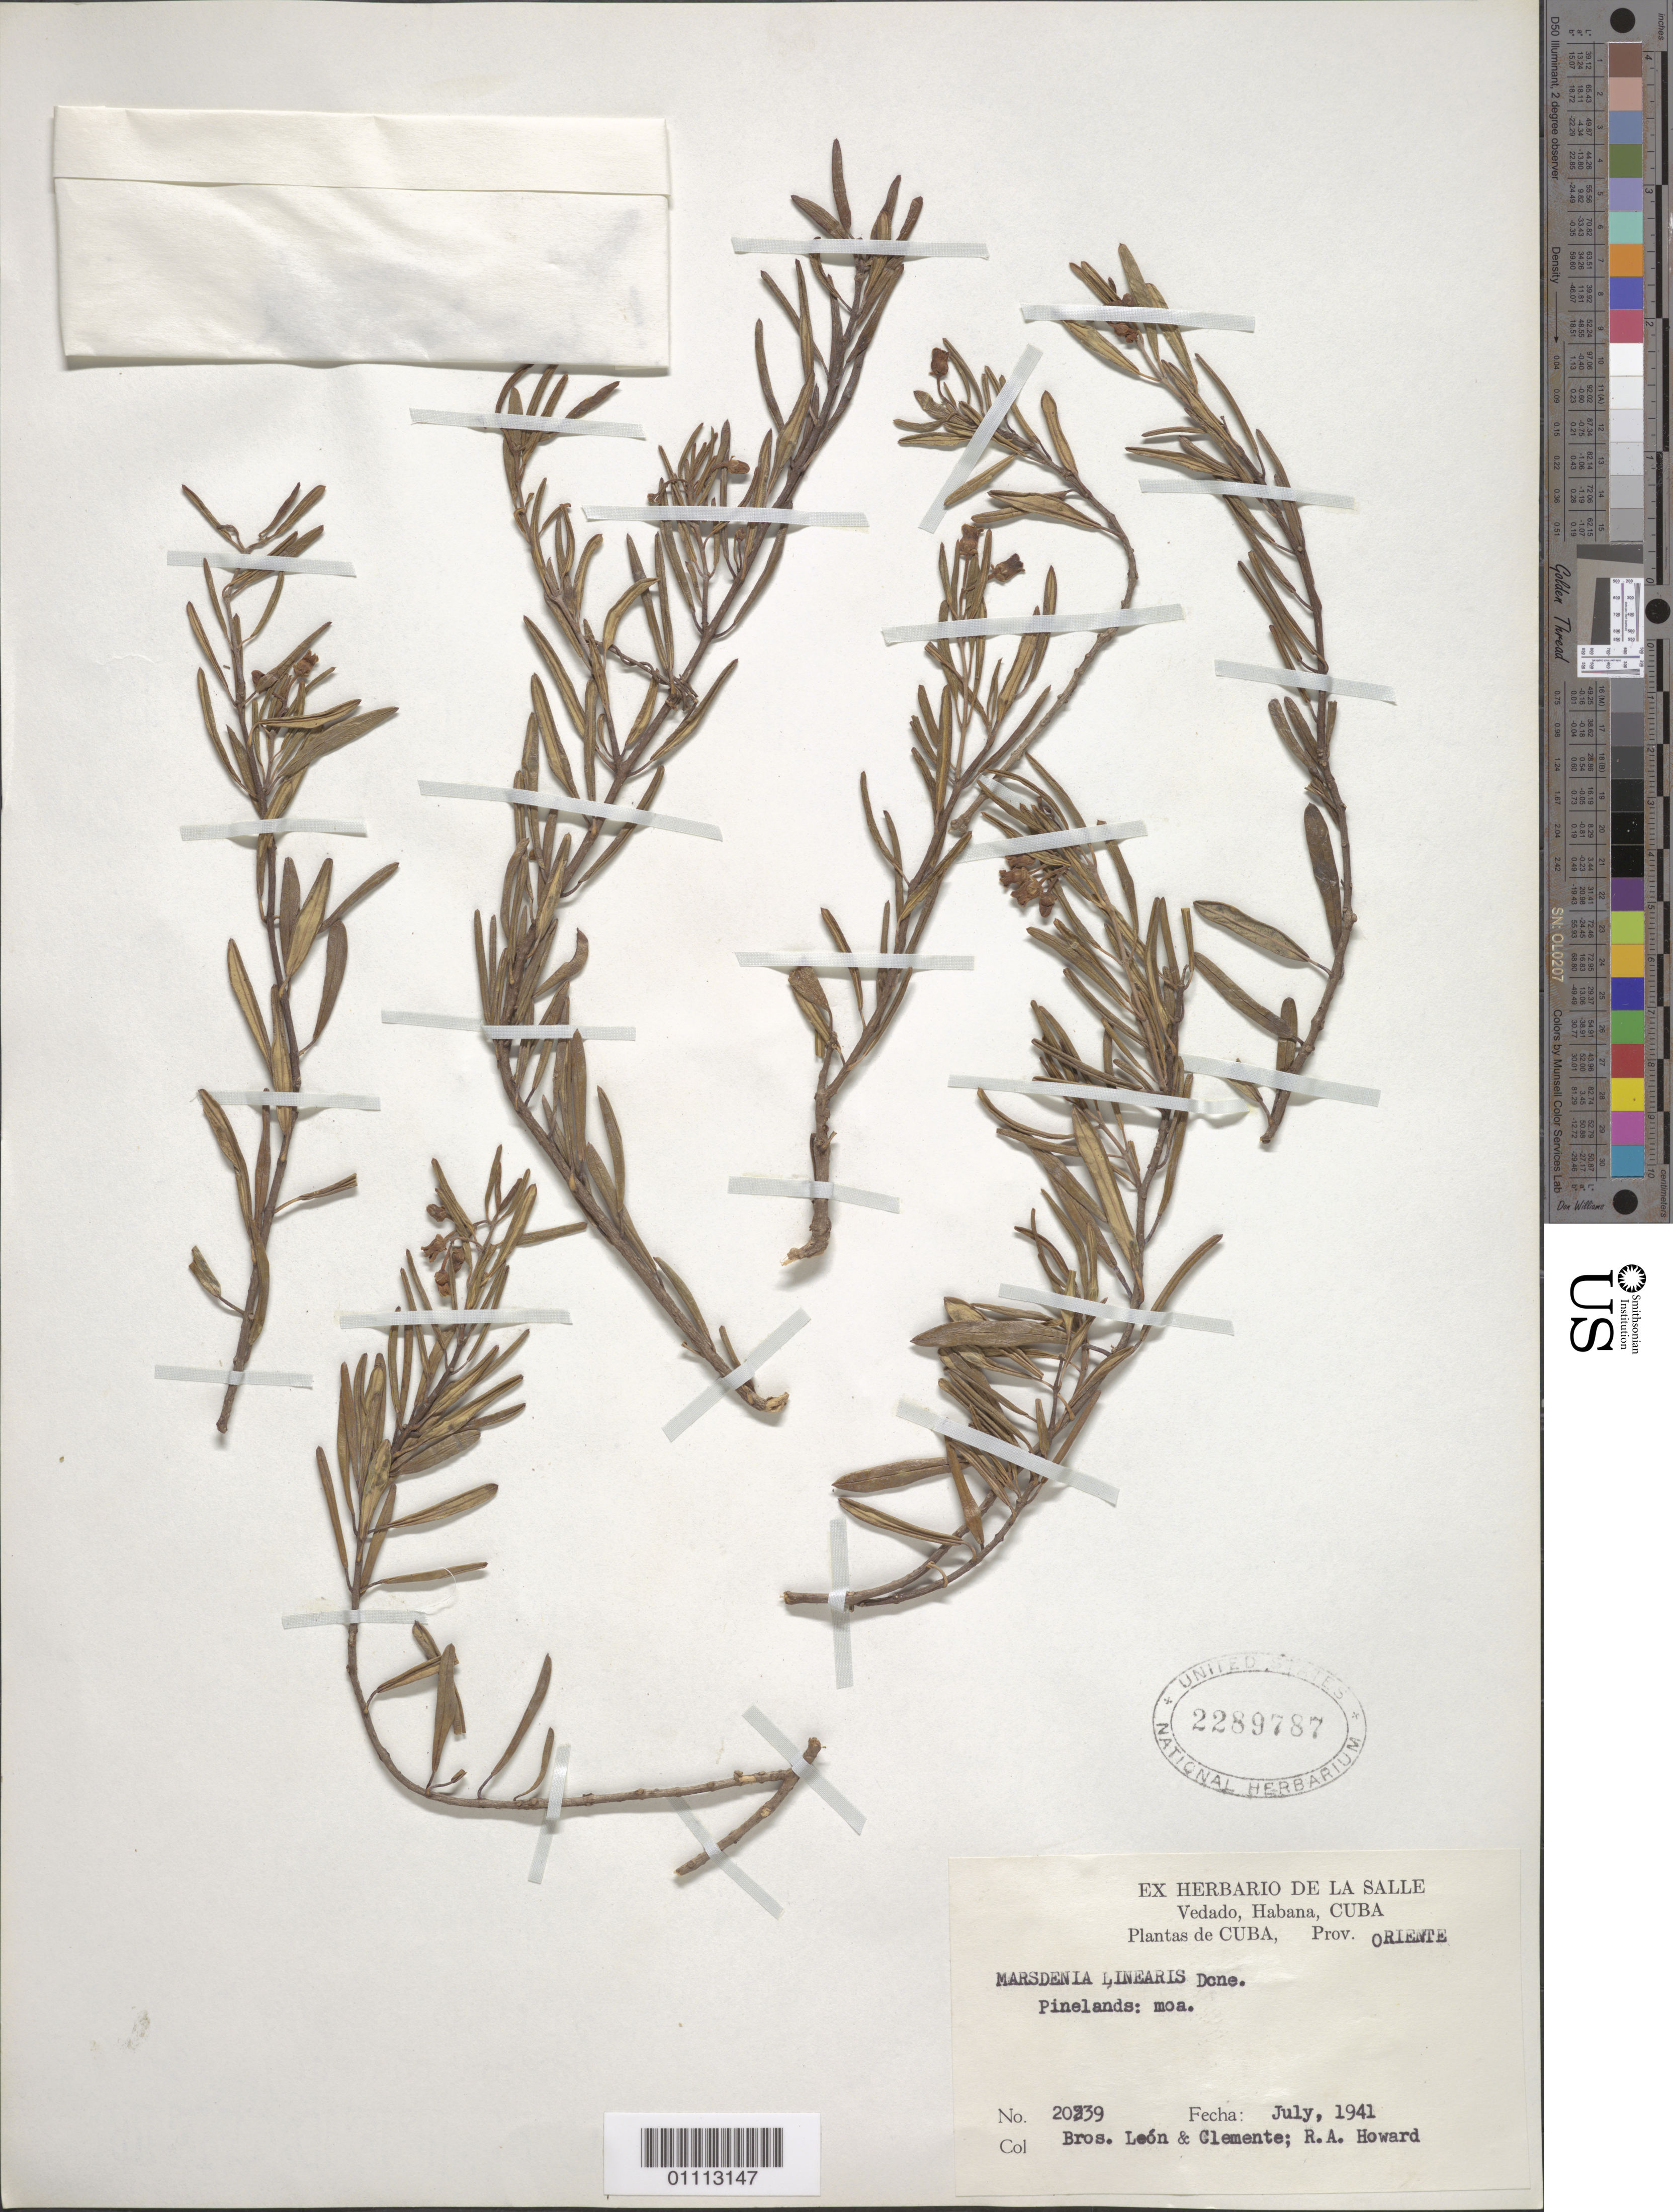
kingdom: Plantae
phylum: Tracheophyta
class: Magnoliopsida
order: Gentianales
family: Apocynaceae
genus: Marsdenia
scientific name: Marsdenia linearis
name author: Decne.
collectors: Bro. León, Bro. Clemente & R. A. Howard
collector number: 20939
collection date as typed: Jul 1941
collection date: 1941-07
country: Cuba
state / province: Holguín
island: Cuba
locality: Pinelands: Moa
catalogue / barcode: US 2289787